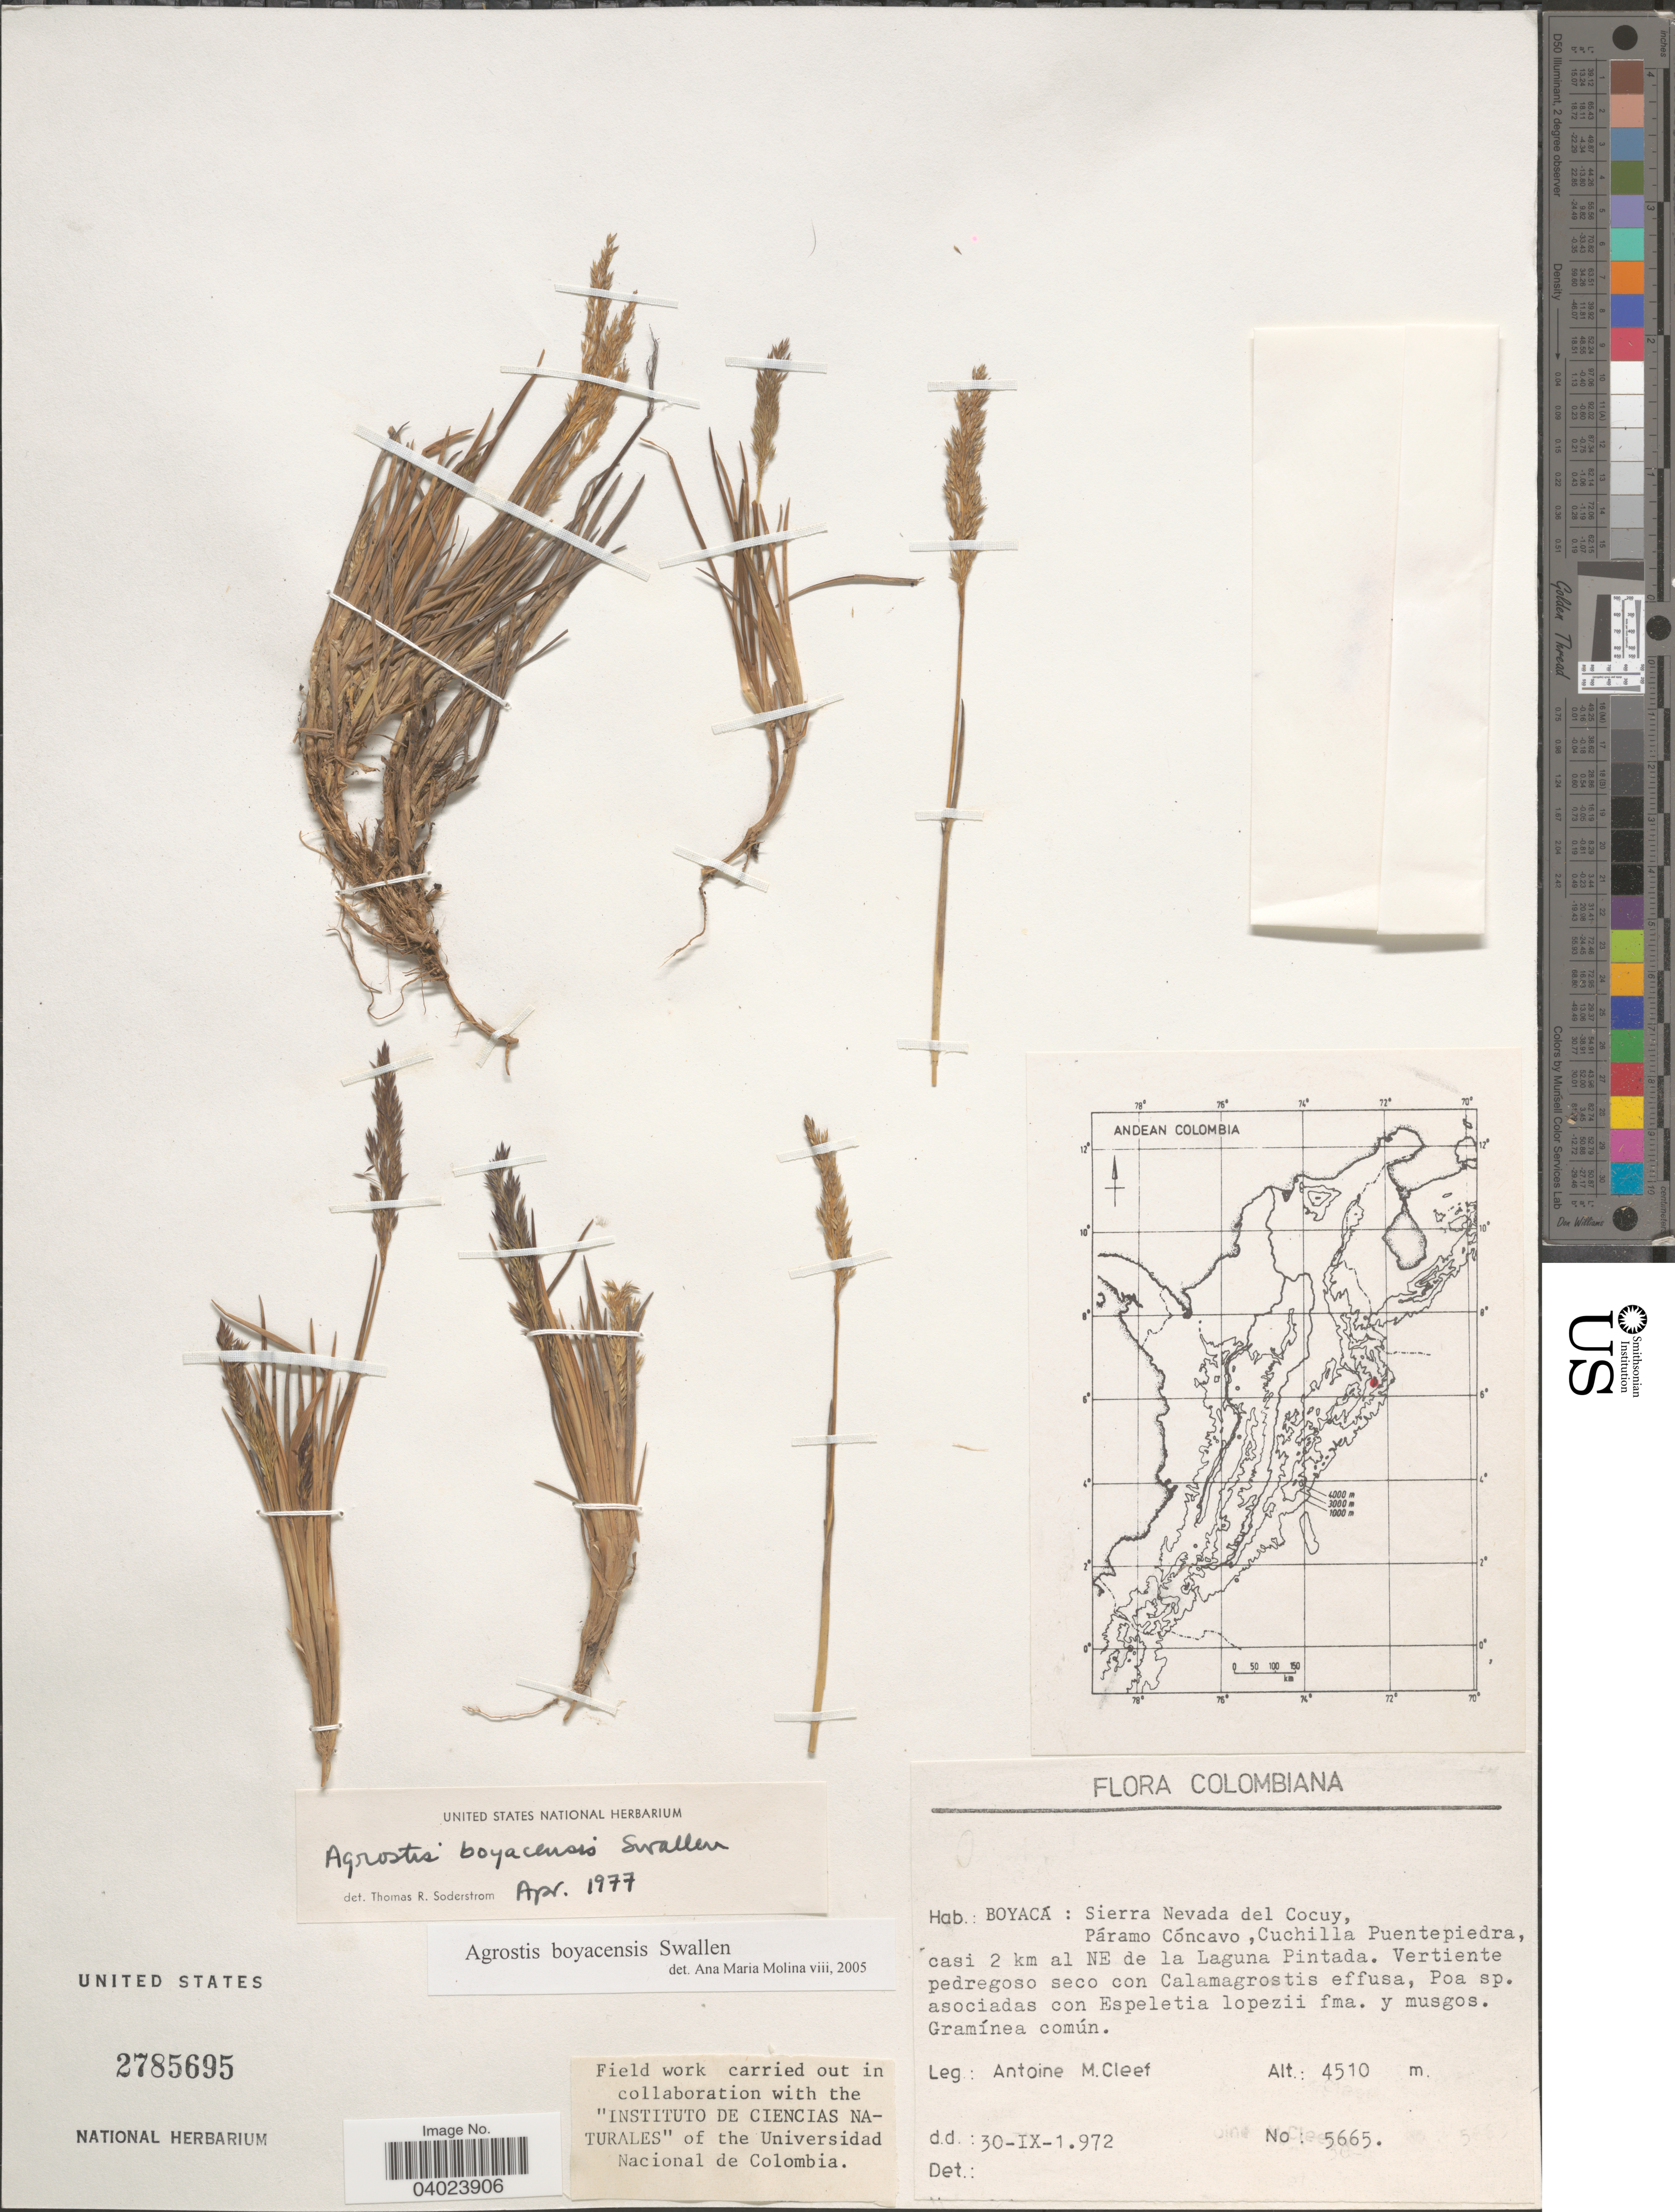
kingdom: Plantae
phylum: Tracheophyta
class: Liliopsida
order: Poales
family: Poaceae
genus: Agrostis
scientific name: Agrostis boyacensis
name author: Swallen & García-Barr.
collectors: A. M. Cleef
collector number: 5665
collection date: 1972-09-30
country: Colombia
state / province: Boyacá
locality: Sierra Nevada del Cocuy, Páramo Cóncavo, Cuchilla Puentepiedra, casi 2 km al NE de la Laguna Pintada.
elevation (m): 4510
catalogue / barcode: US 2785695